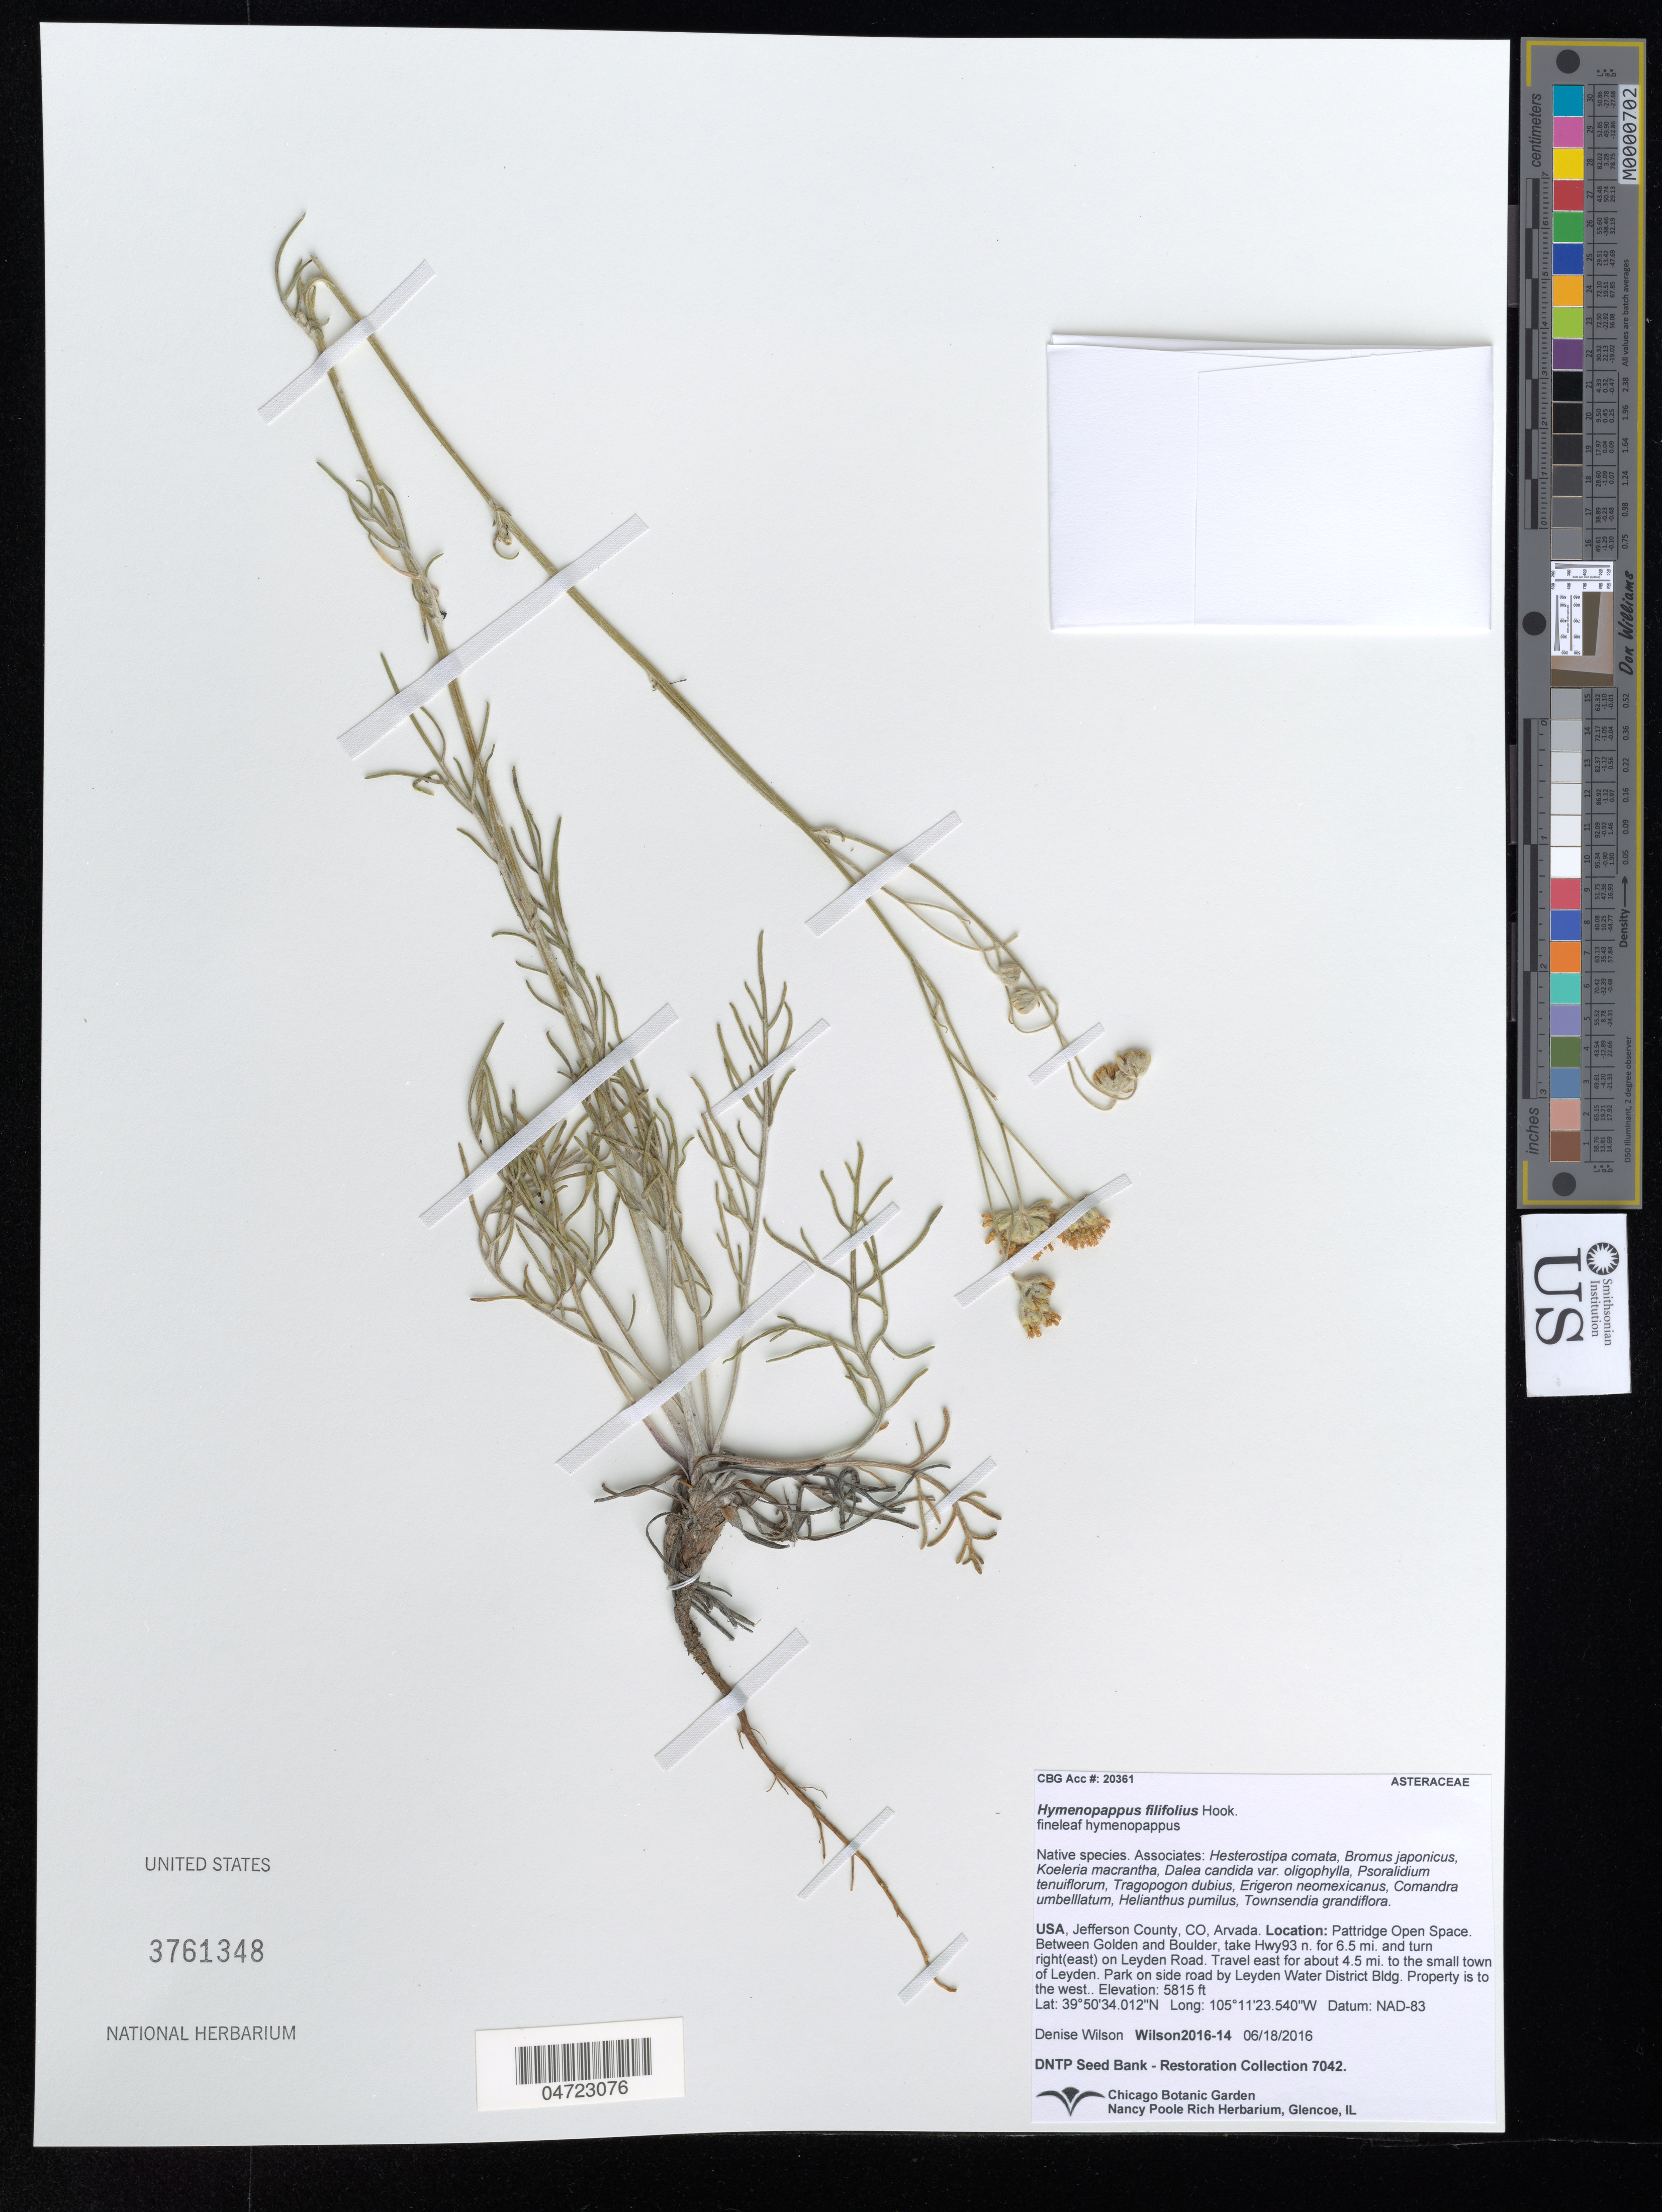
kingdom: Plantae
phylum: Tracheophyta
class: Magnoliopsida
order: Asterales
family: Asteraceae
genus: Hymenopappus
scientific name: Hymenopappus filifolius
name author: Hook.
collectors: D. Wilson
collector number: Wilson2016-14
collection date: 2016-06-18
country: United States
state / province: Colorado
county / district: Jefferson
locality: Jefferson County, Arvada. Pattridge Open Space. Between Golden and Boulder, take Hwy 93 n. for 6.5 mi. and turn right(east) on Leyden Road. Travel east for about 4.5 mi. to the small town of Leyden. Park on side road by Leyden Water District Bldg. Property is to the west.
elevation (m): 1772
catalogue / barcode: US 3761348